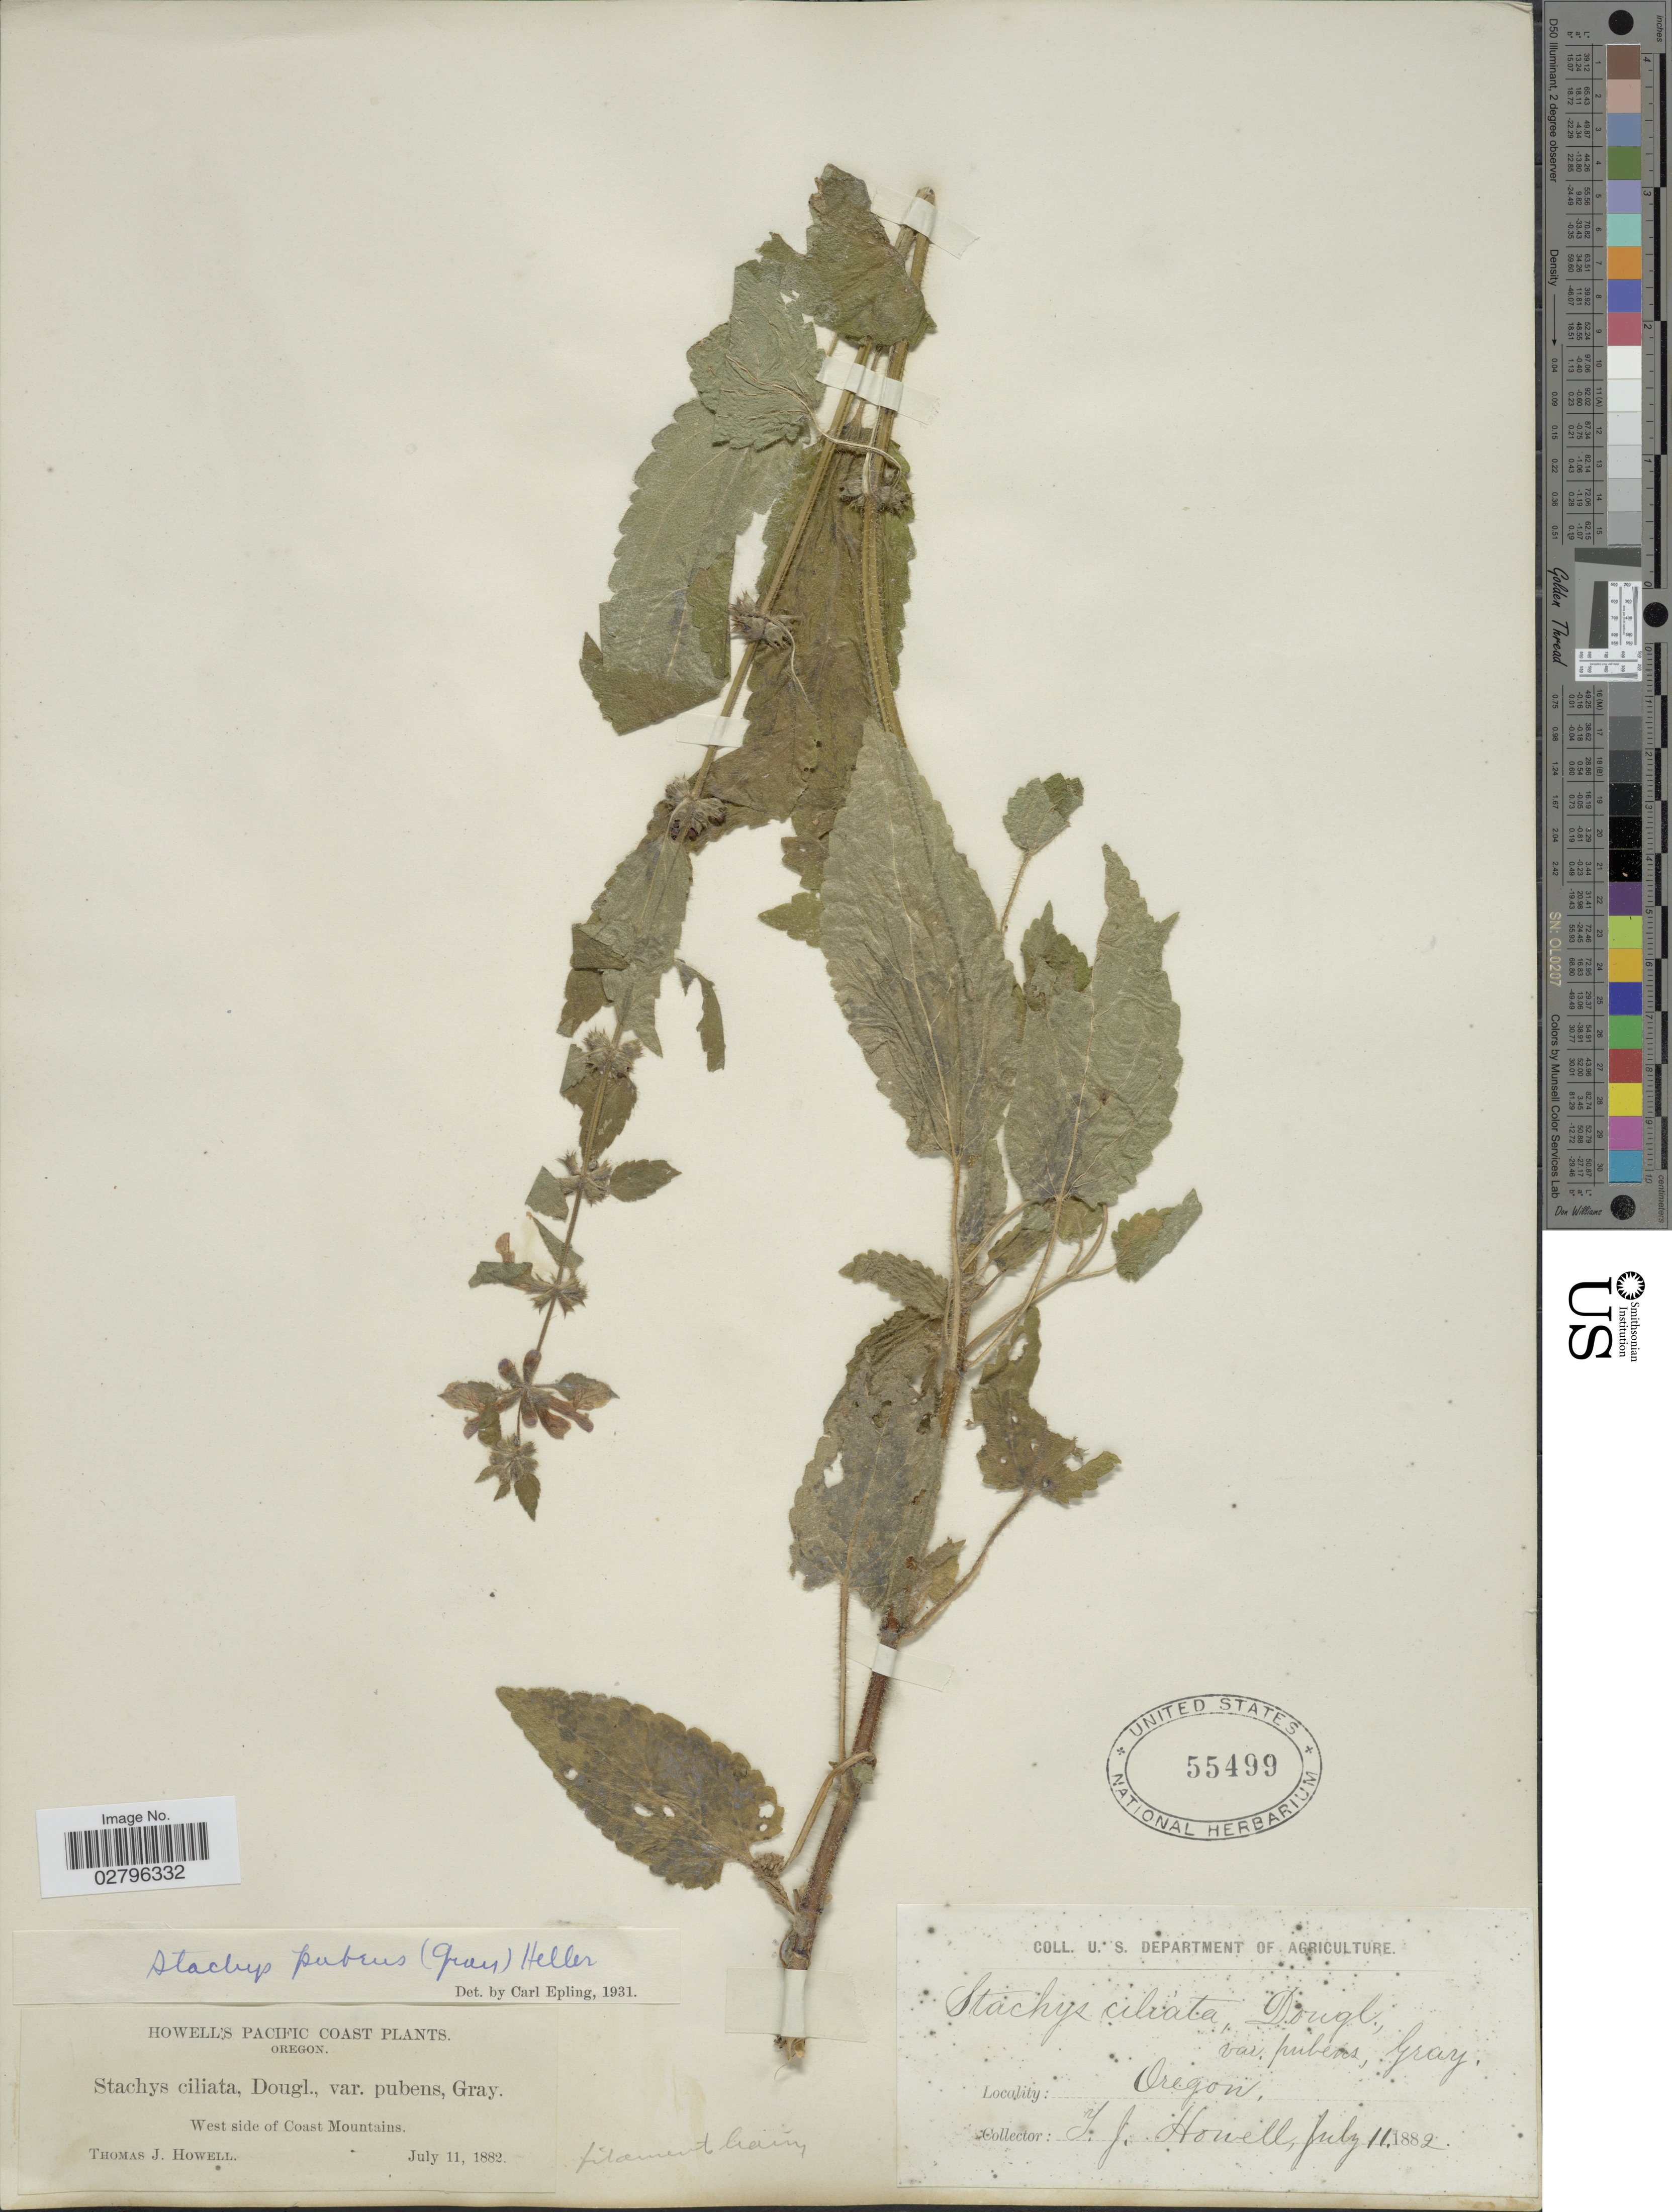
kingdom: Plantae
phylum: Tracheophyta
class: Magnoliopsida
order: Lamiales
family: Lamiaceae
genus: Stachys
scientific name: Stachys mexicana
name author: Benth.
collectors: T. J. Howell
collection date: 1882-07-11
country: United States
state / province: Oregon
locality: Pacific Coast. West side of Coast Mountains.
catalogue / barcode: US 55499